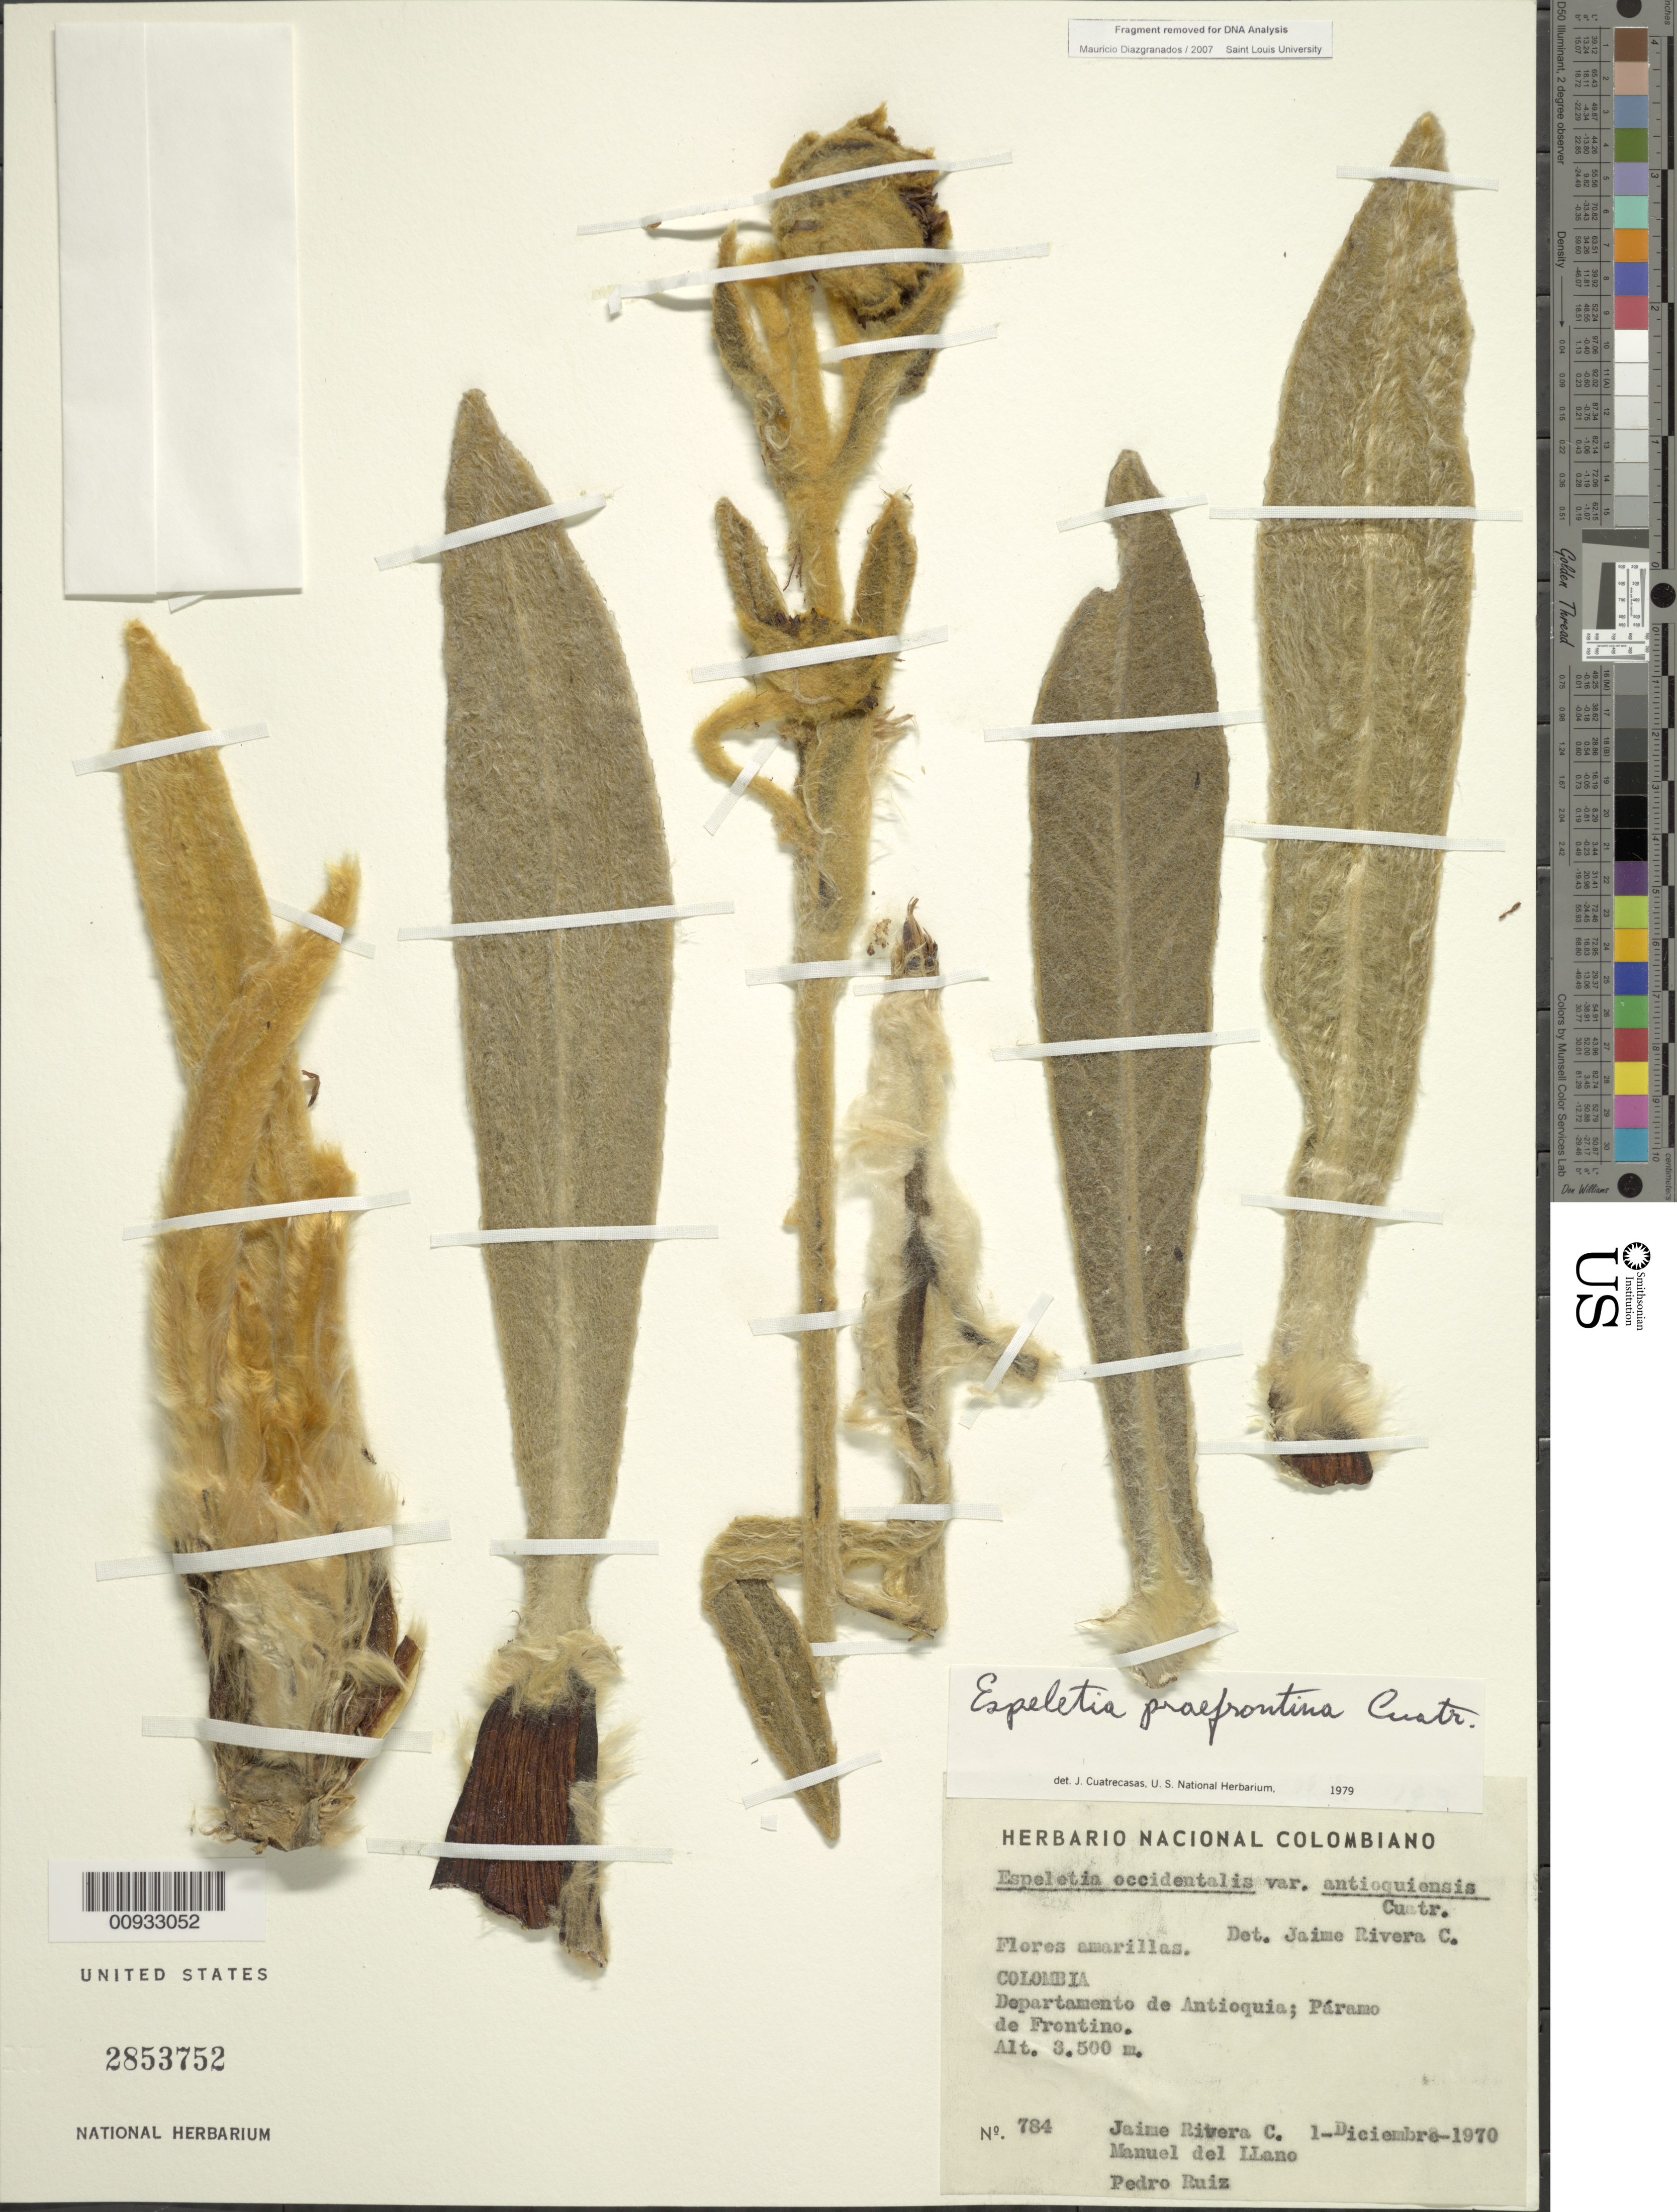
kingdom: Plantae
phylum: Tracheophyta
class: Magnoliopsida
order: Asterales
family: Asteraceae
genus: Espeletia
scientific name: Espeletia praefrontina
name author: Cuatrec.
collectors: J. Rivera, M. d. Llano & P. Ruiz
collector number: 784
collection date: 1970-12-01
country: Colombia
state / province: Antioquia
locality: Paramo de Frontino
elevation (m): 3500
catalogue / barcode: US 2853752